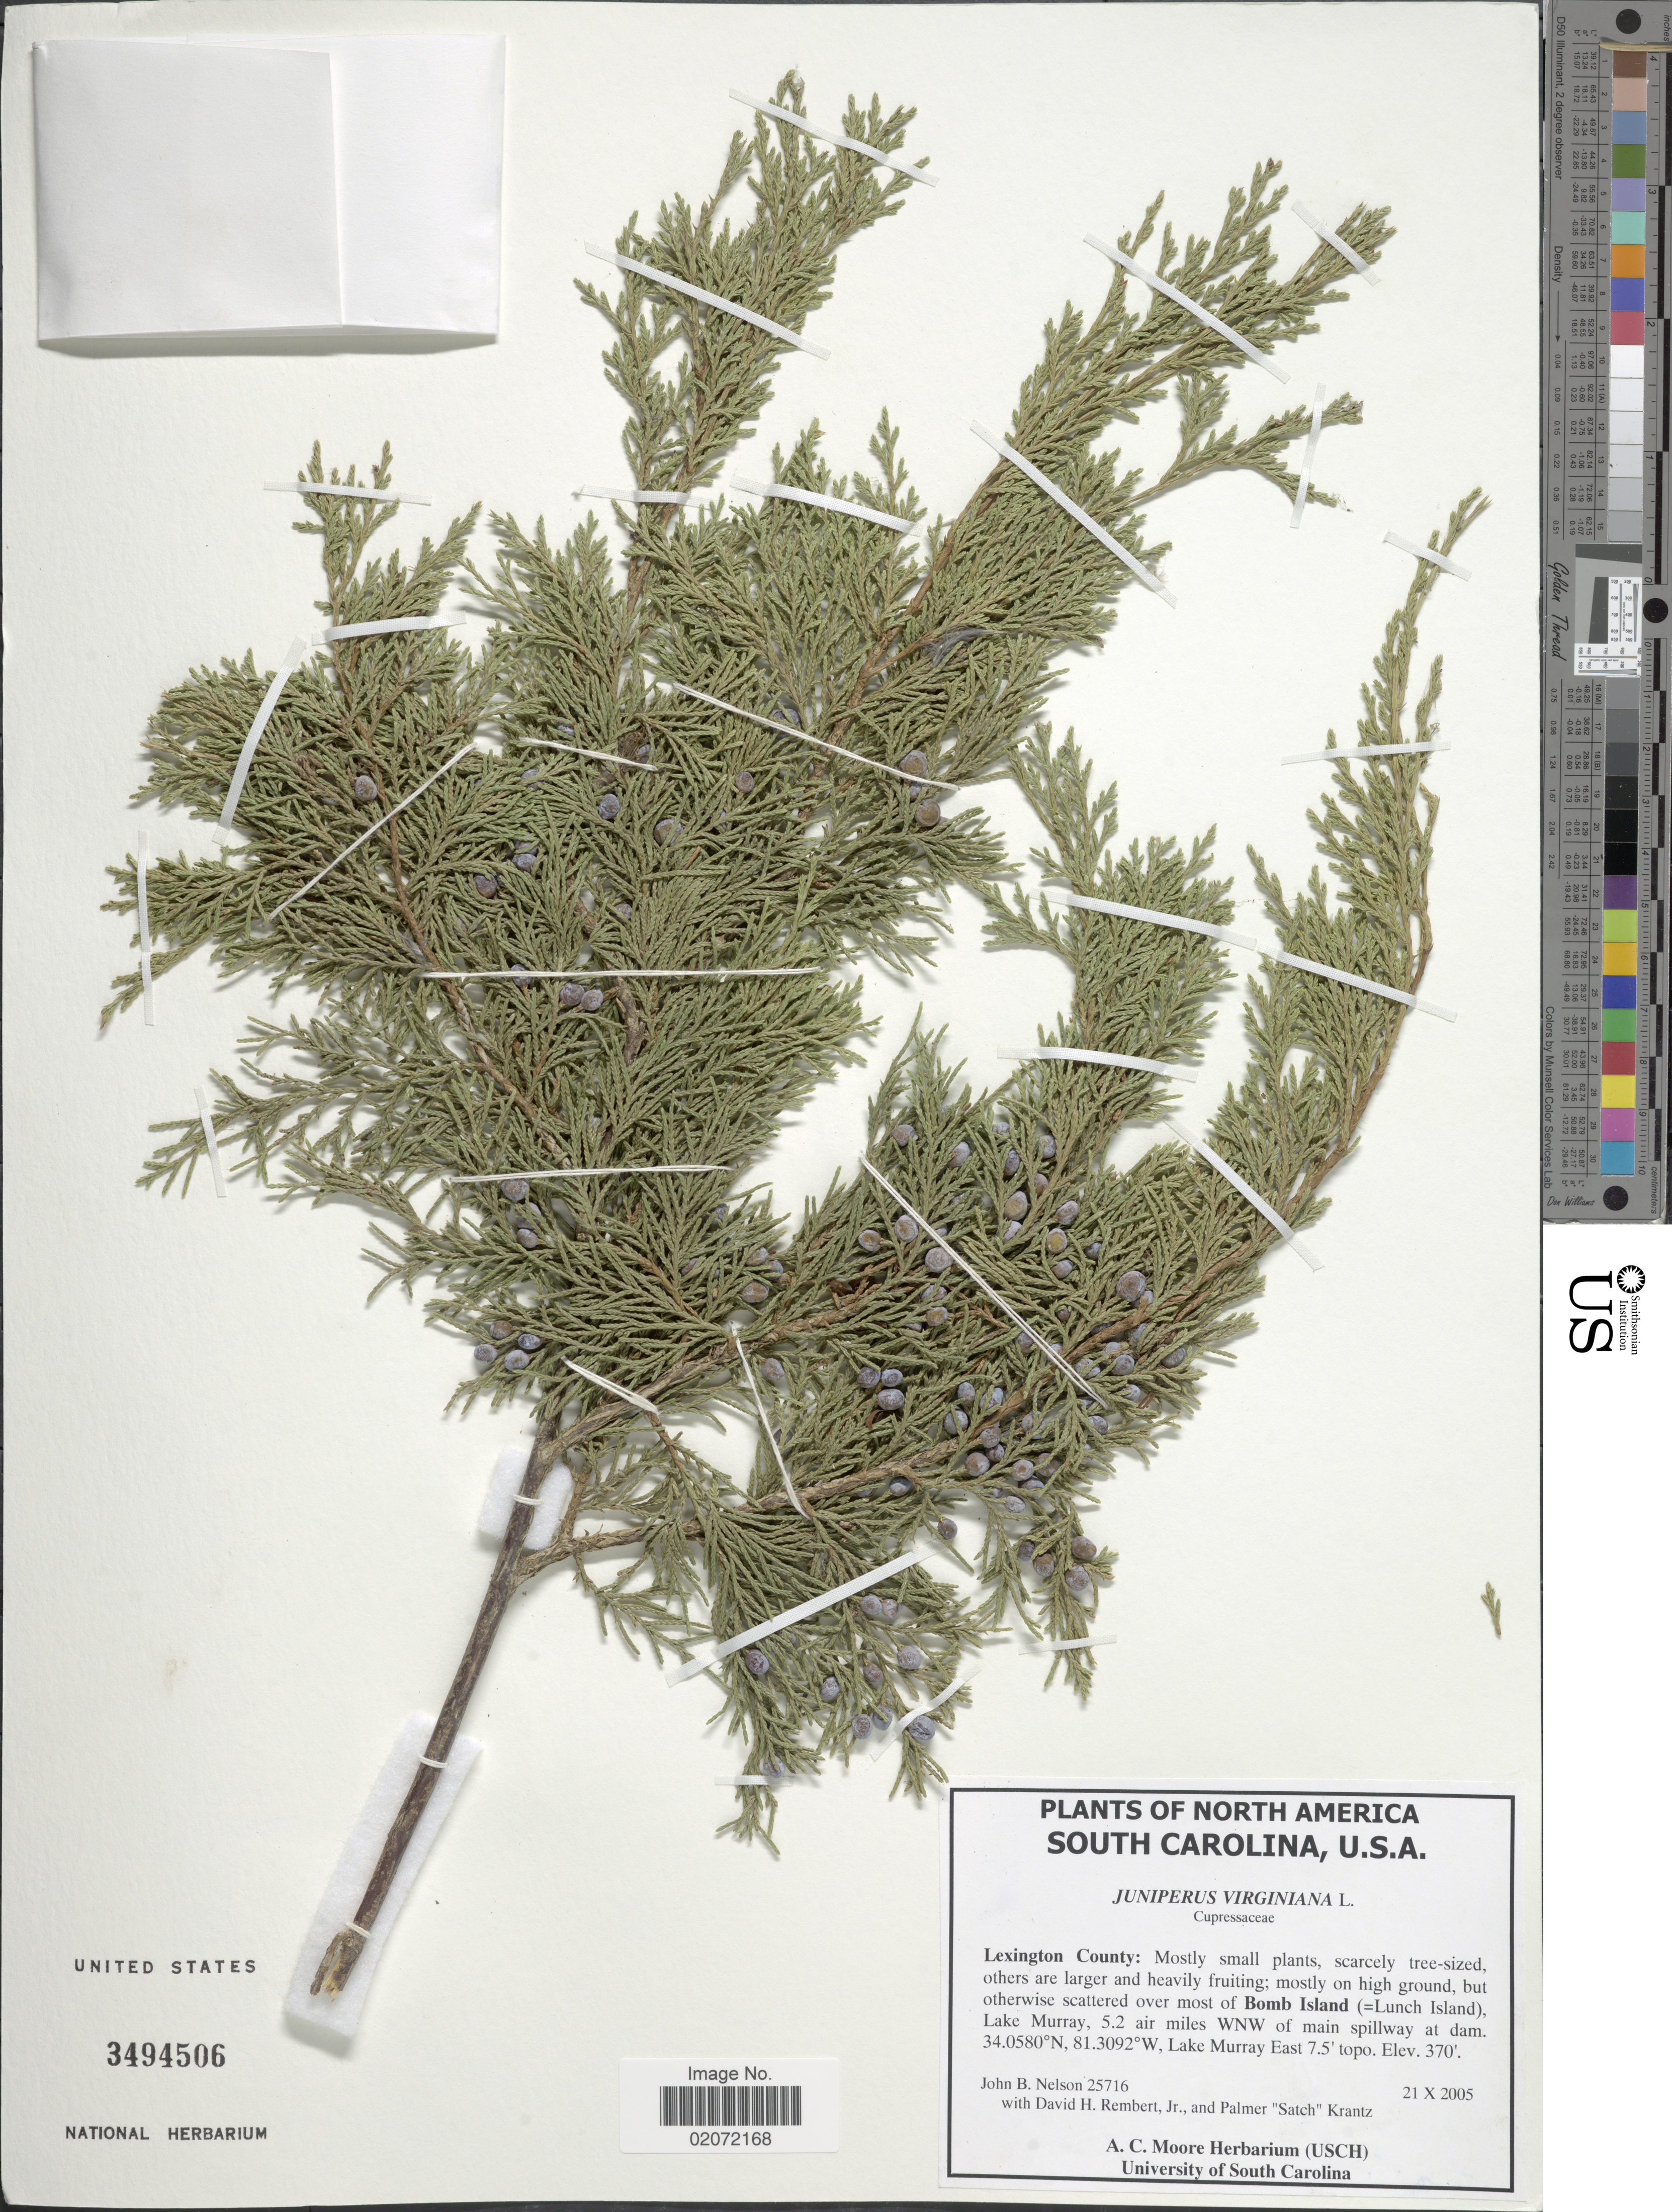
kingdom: Plantae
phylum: Tracheophyta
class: Pinopsida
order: Pinales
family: Cupressaceae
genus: Juniperus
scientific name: Juniperus virginiana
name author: L.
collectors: J. B. Nelson, D. Rembert & P. Krantz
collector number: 2571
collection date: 2005-10-21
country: United States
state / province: South Carolina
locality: South Carolina, U.S.A. Leington County: Lake Murray, 5.2 air miles WNW of main spillway at dam. Lake Murray East.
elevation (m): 113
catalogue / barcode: US 3494506